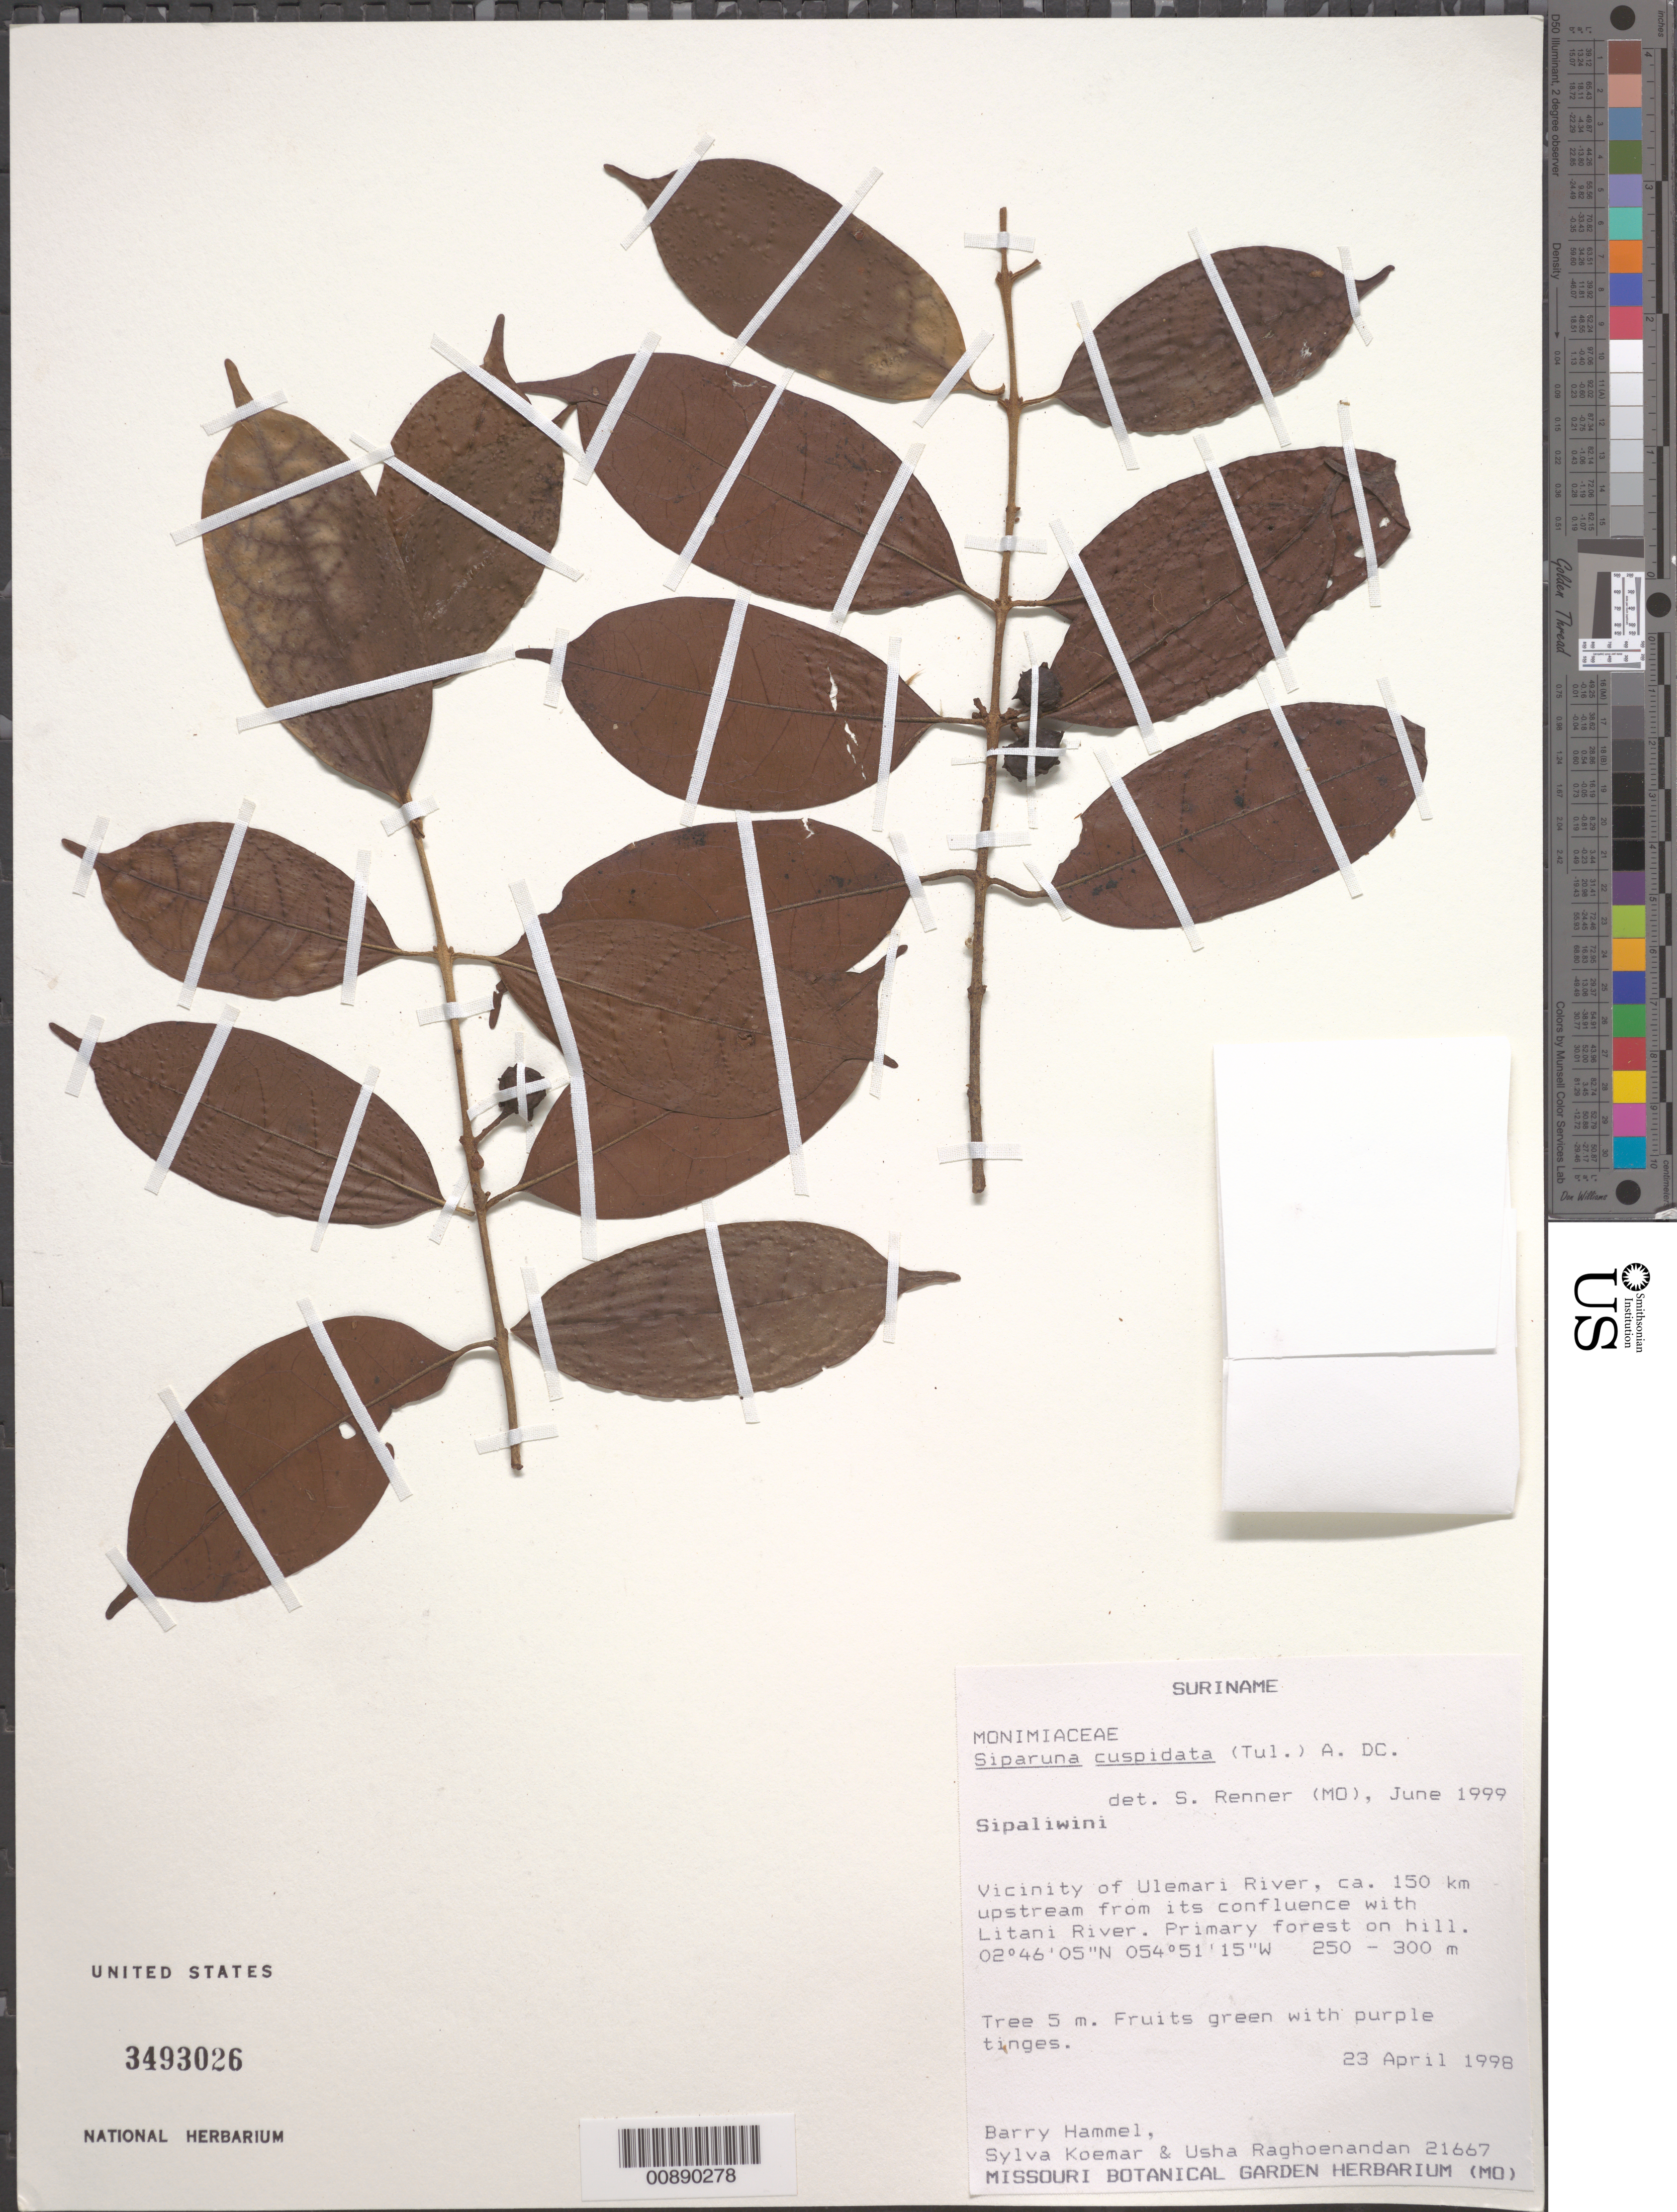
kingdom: Plantae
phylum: Tracheophyta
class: Magnoliopsida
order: Laurales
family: Siparunaceae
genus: Siparuna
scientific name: Siparuna cuspidata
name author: (Tul.) A. DC.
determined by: Renner, S. S.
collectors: B. Hammel, S. Koemar & U. Raghoenandan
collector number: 21667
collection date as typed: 23-Apr-98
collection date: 1998-04-23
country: Suriname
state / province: Sipaliwini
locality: Ulemari R., ca. 150 km upstream from confl. with Litani R.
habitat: Primary forest on hill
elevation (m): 250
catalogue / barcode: US 3493026